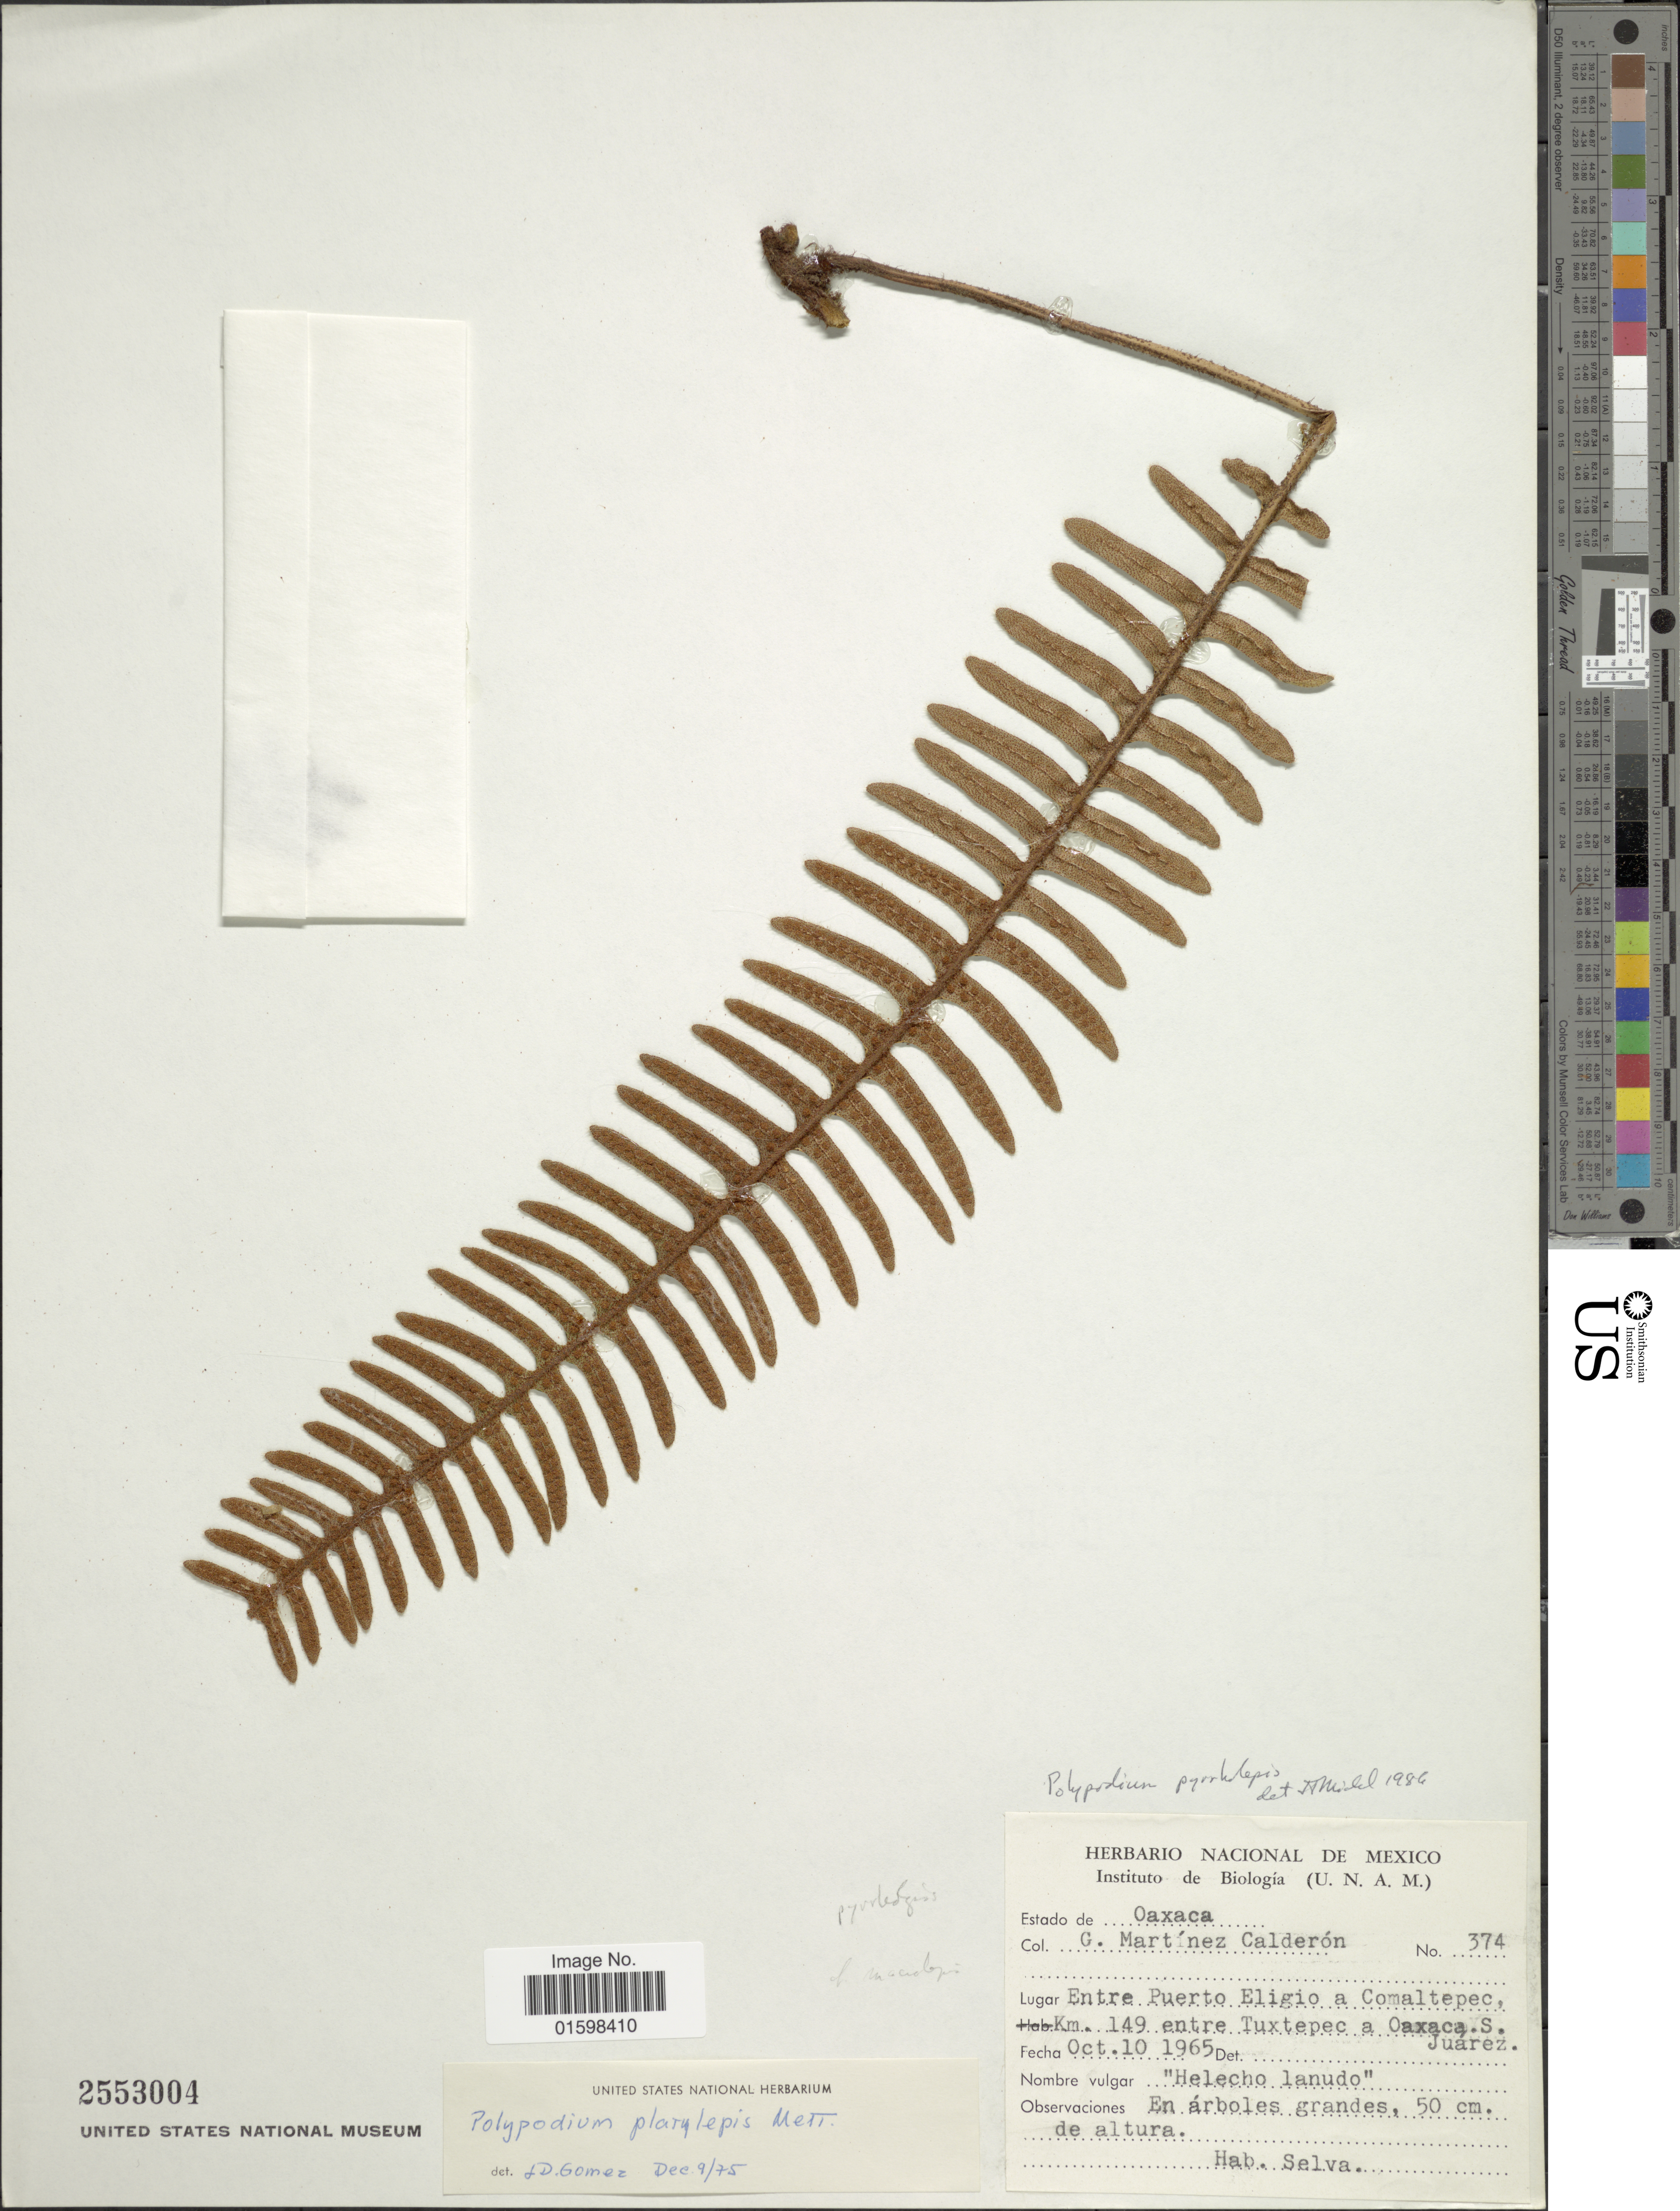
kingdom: Plantae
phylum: Tracheophyta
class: Polypodiopsida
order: Polypodiales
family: Polypodiaceae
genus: Pleopeltis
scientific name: Pleopeltis pyrrholepis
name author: (Fée) A.R. Sm. & Tejero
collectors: G. Martínez Calderón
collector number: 374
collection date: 1965-10-10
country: Mexico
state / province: Oaxaca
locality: Entre Puerto Eligio a Comaltepec, Km. 149 entre Tuxtepec a Oaxaca , S. Juarez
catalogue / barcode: US 2553004